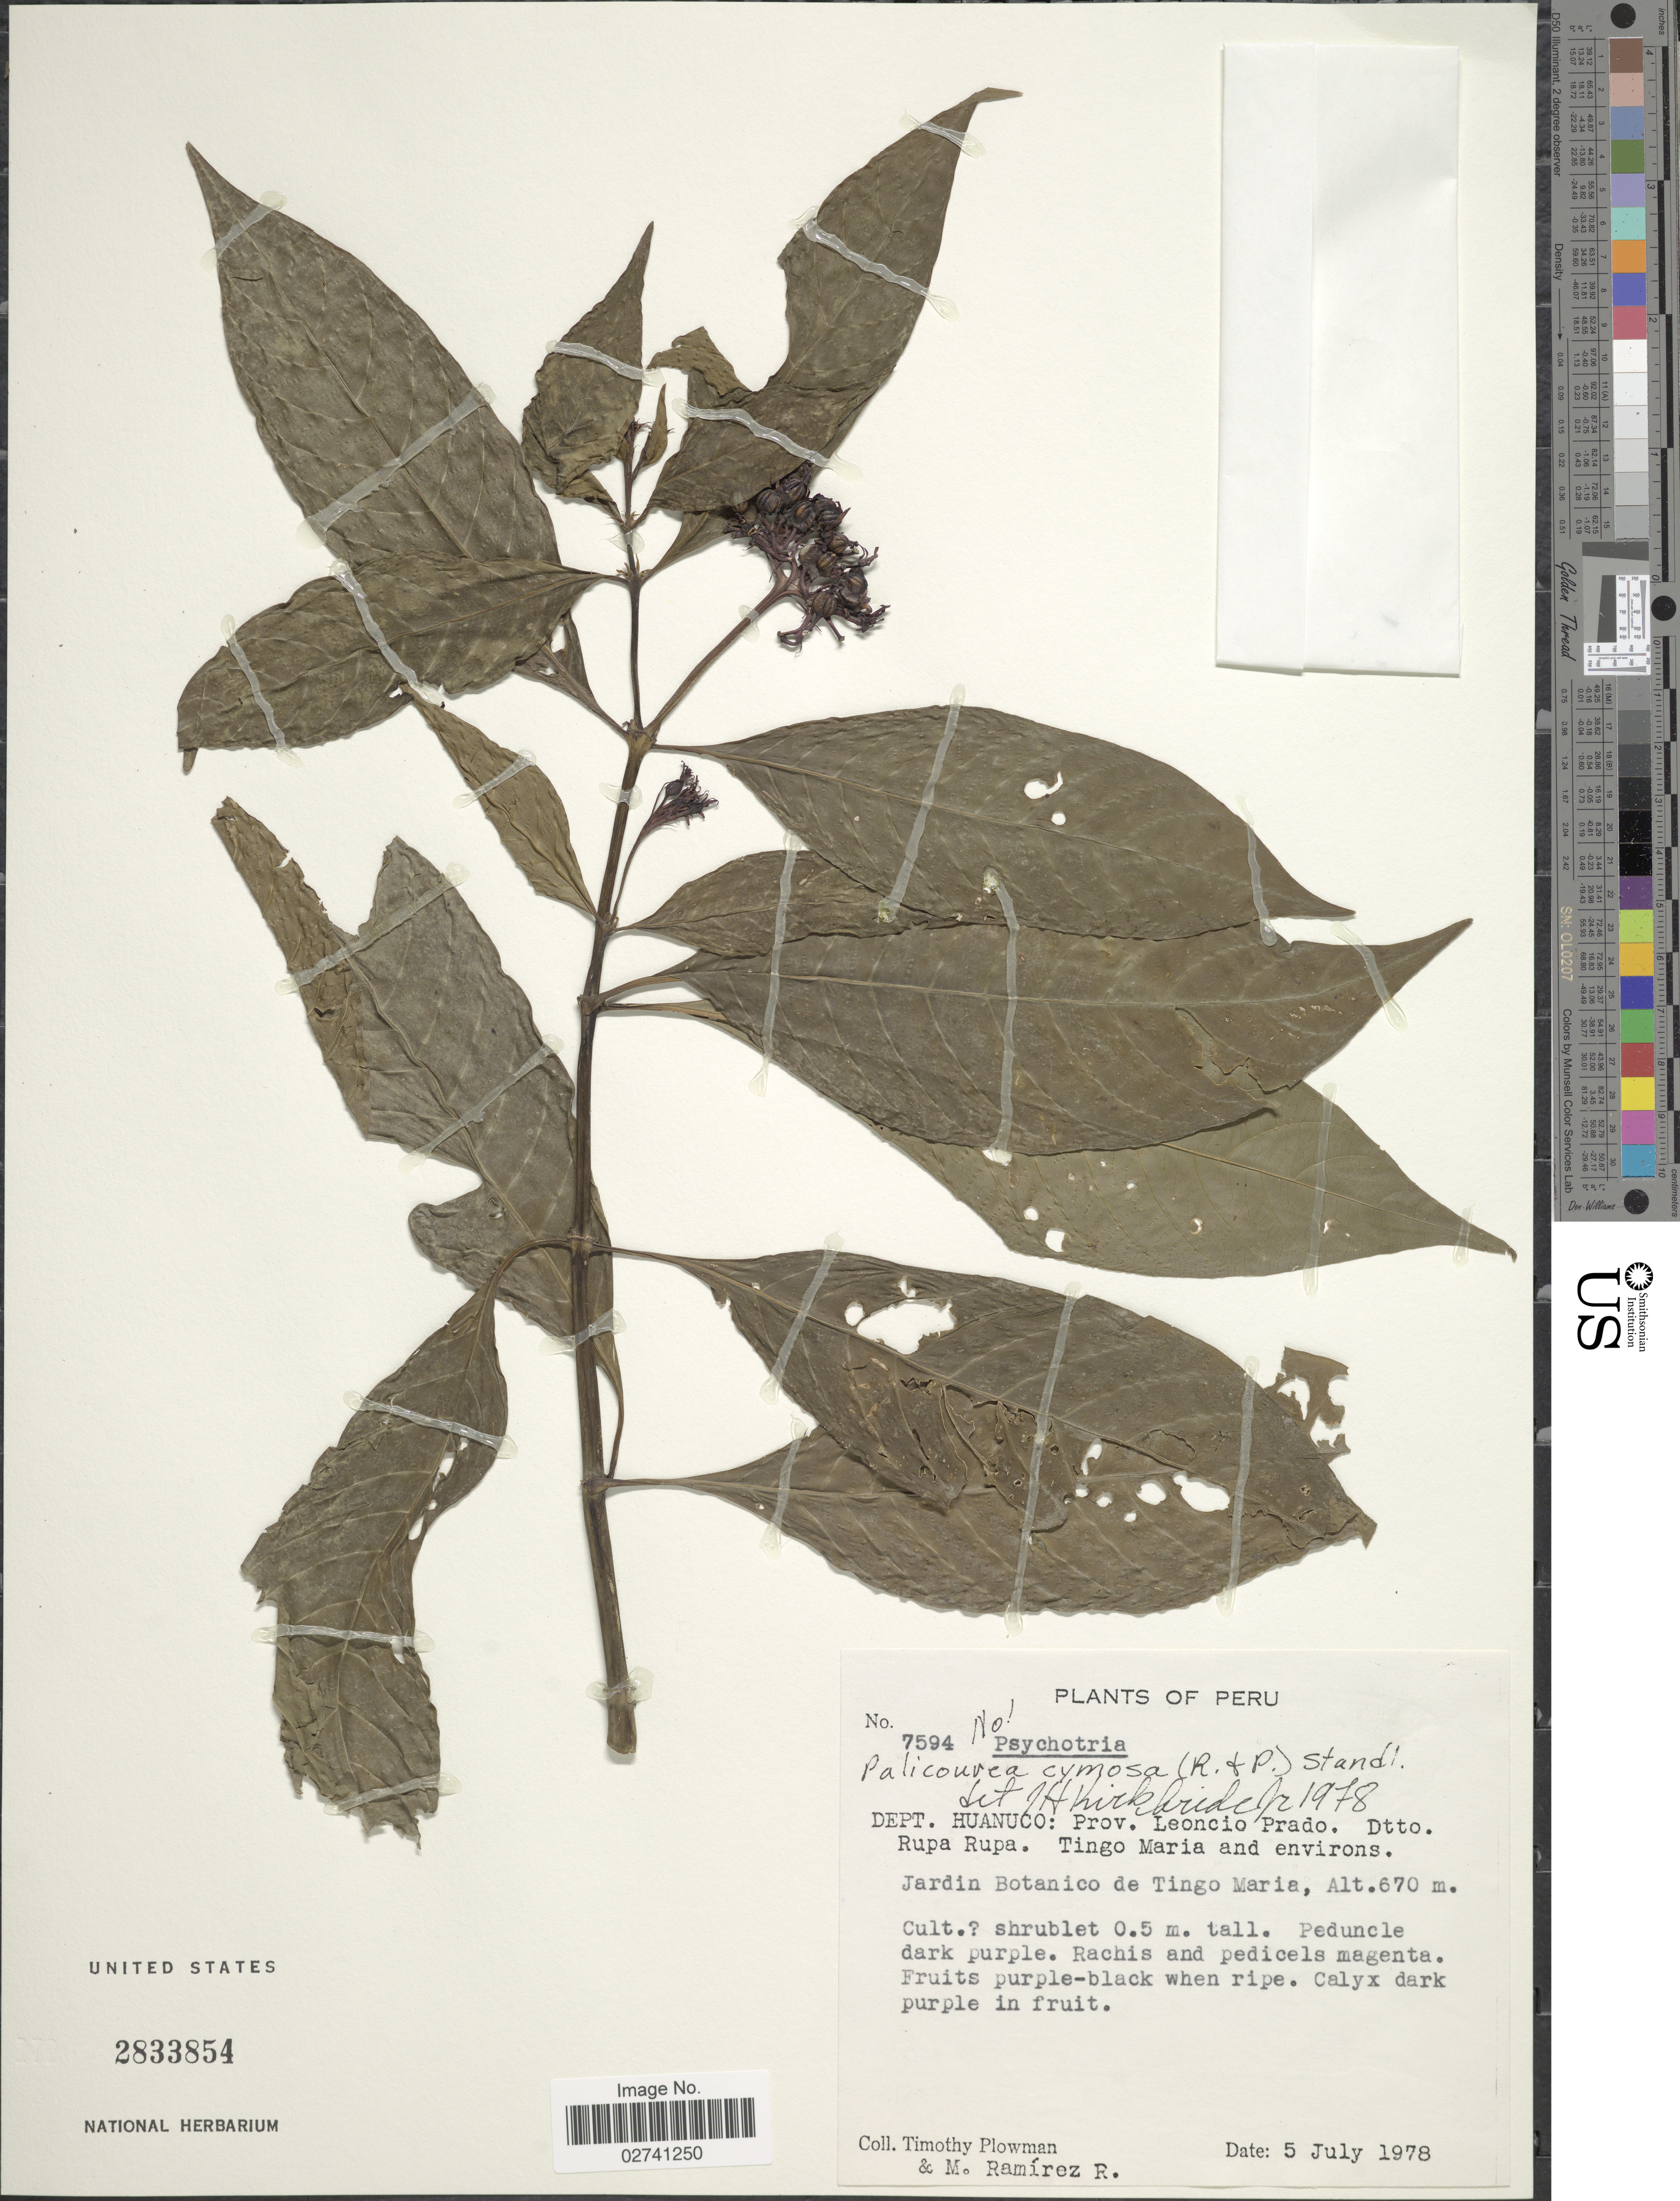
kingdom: Plantae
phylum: Tracheophyta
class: Magnoliopsida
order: Gentianales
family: Rubiaceae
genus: Palicourea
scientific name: Palicourea cymosa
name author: (Ruiz & Pav.) Standl.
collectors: T. Plowman & M. Ramirez R.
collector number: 7594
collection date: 1978-07-05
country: Peru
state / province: Huánuco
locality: Prov. Leoncio Prado. Dtto. Rupa Rupa. Tingo Maria and environs. Jardin Botanico de Tingo Maria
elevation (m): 670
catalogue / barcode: US 28333854